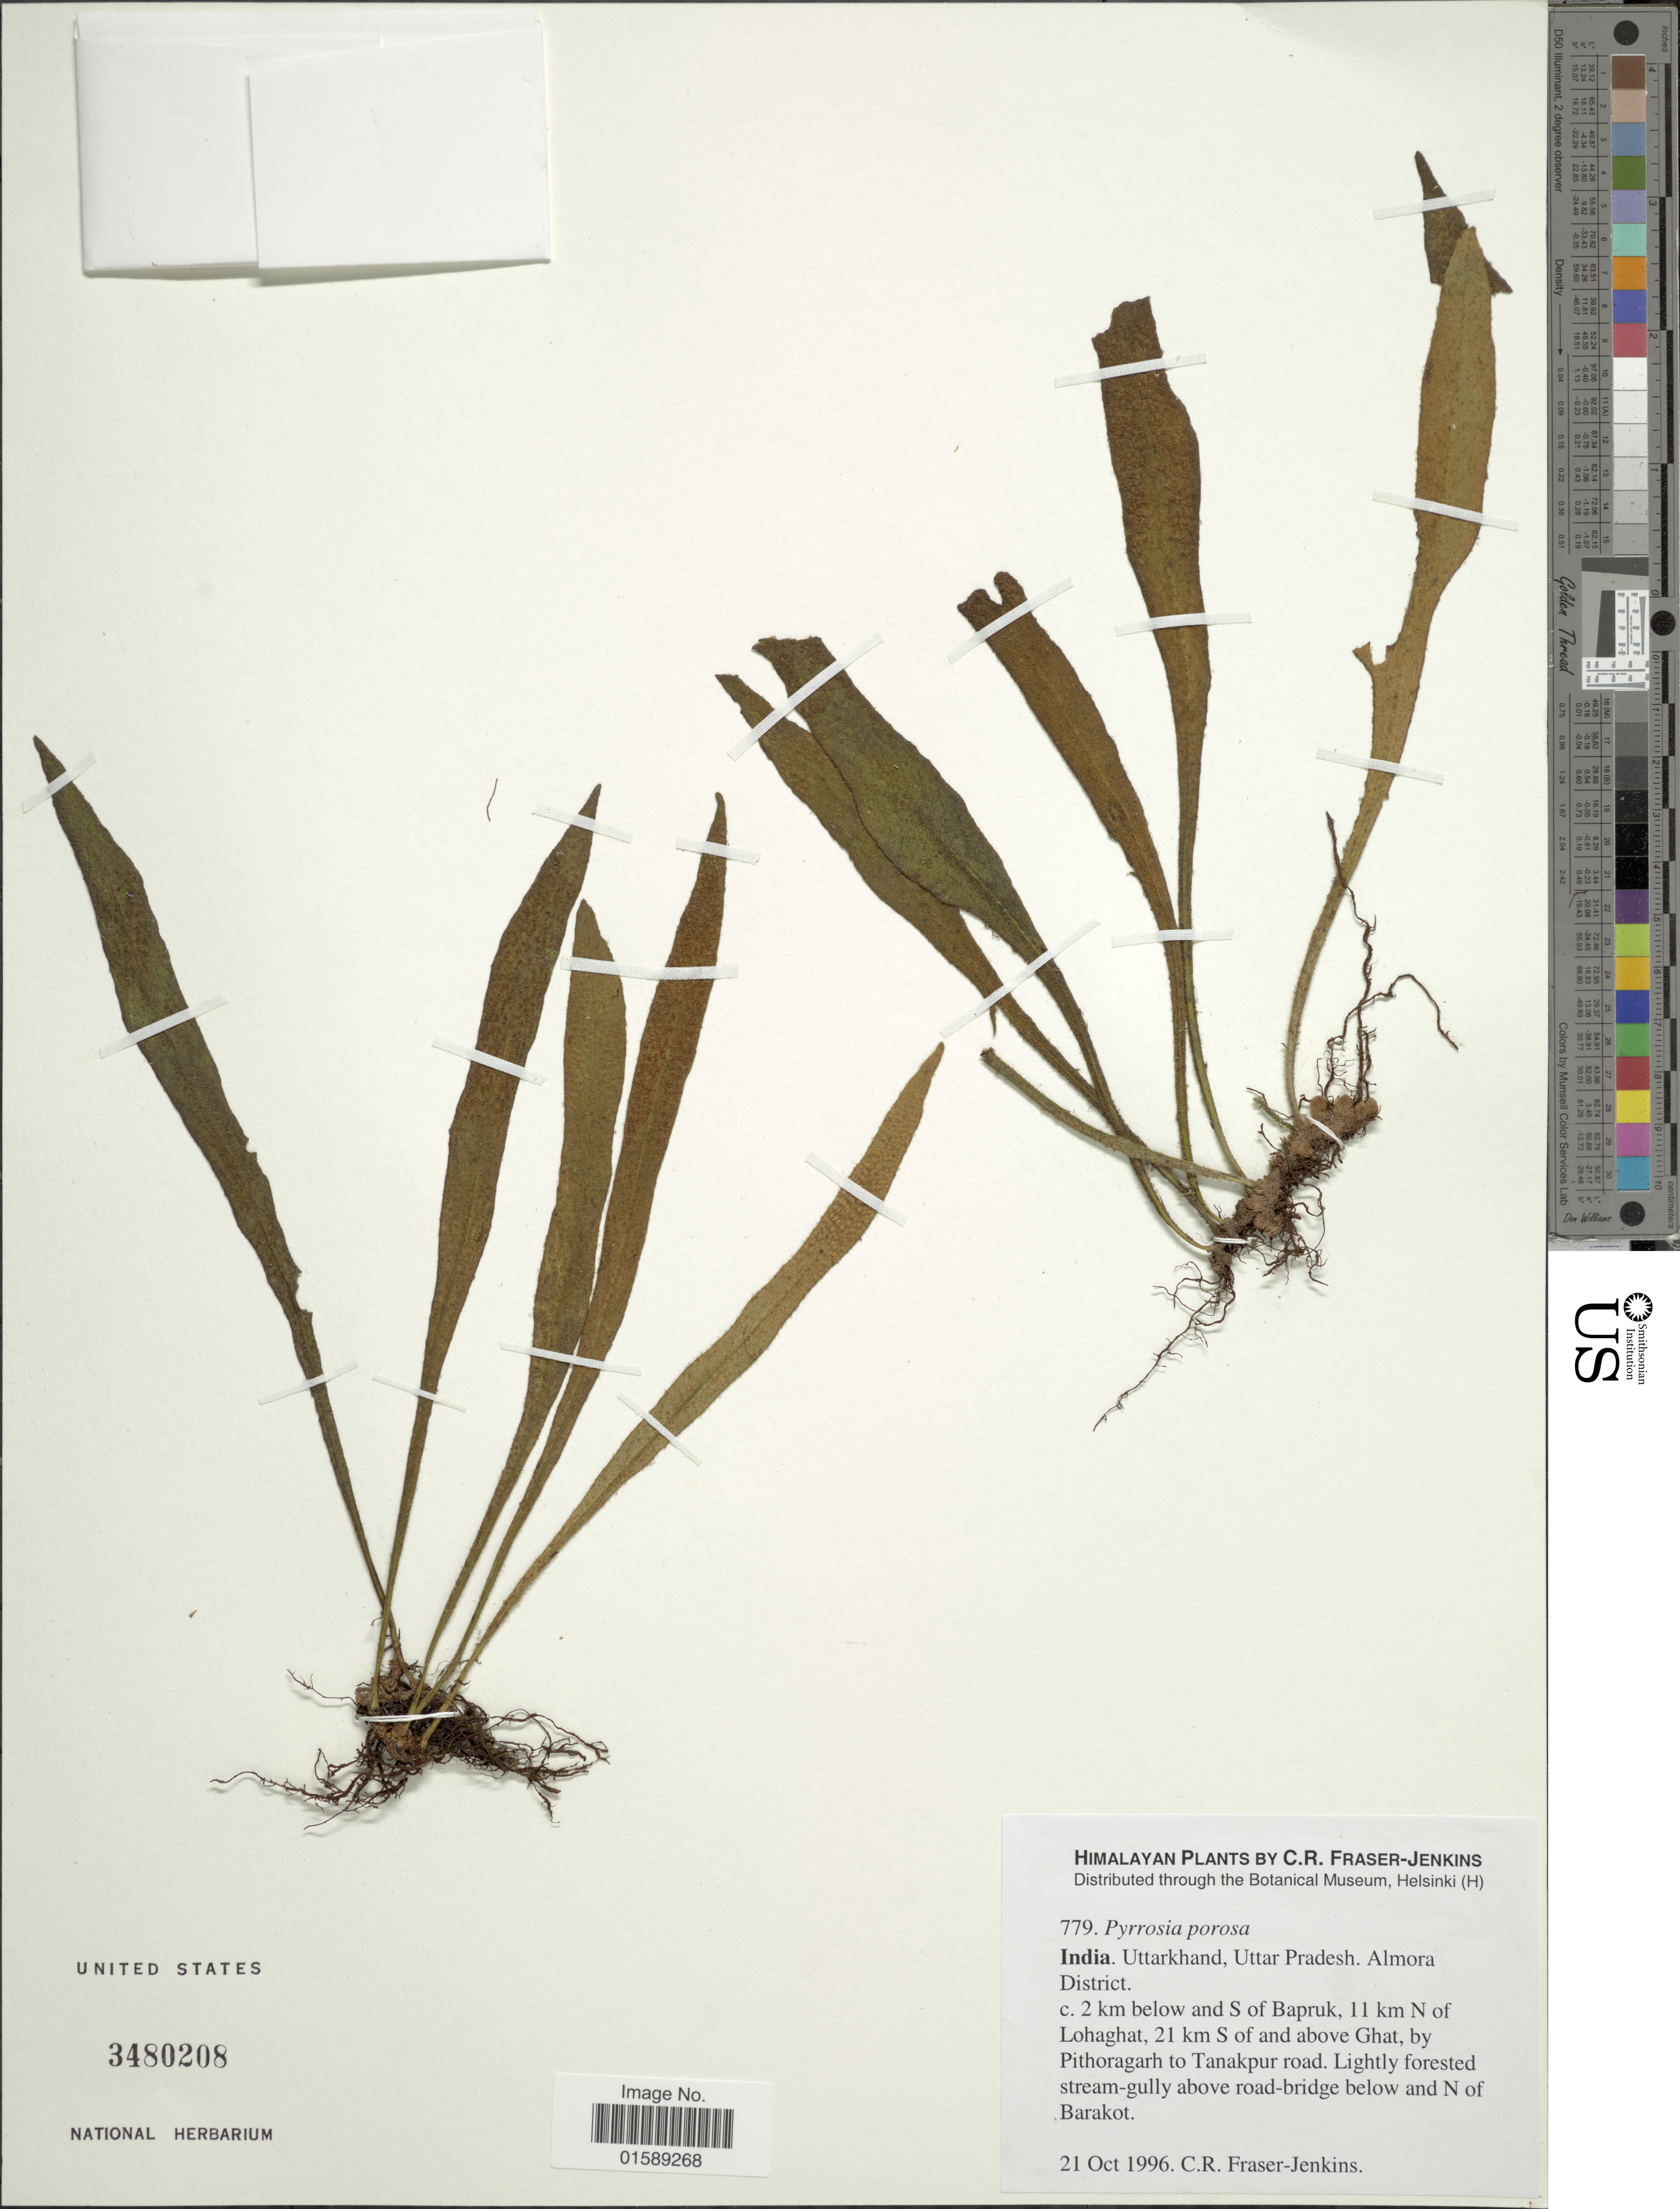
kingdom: Plantae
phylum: Tracheophyta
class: Polypodiopsida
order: Polypodiales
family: Polypodiaceae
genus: Pyrrosia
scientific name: Pyrrosia porosa var. porosa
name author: (C. Presl) Hovenkamp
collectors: C. R. Fraser-Jenkins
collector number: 779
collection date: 1996-10-21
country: India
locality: Himalayan. India. Uttar Pradesh Pradesh. Almora District c. 2 km below and S of Bapruk, 11 km N of Lohaghat, 21 km S of and above Ghat, by Pithoragarh to Tanakpur road.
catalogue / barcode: US 3480208